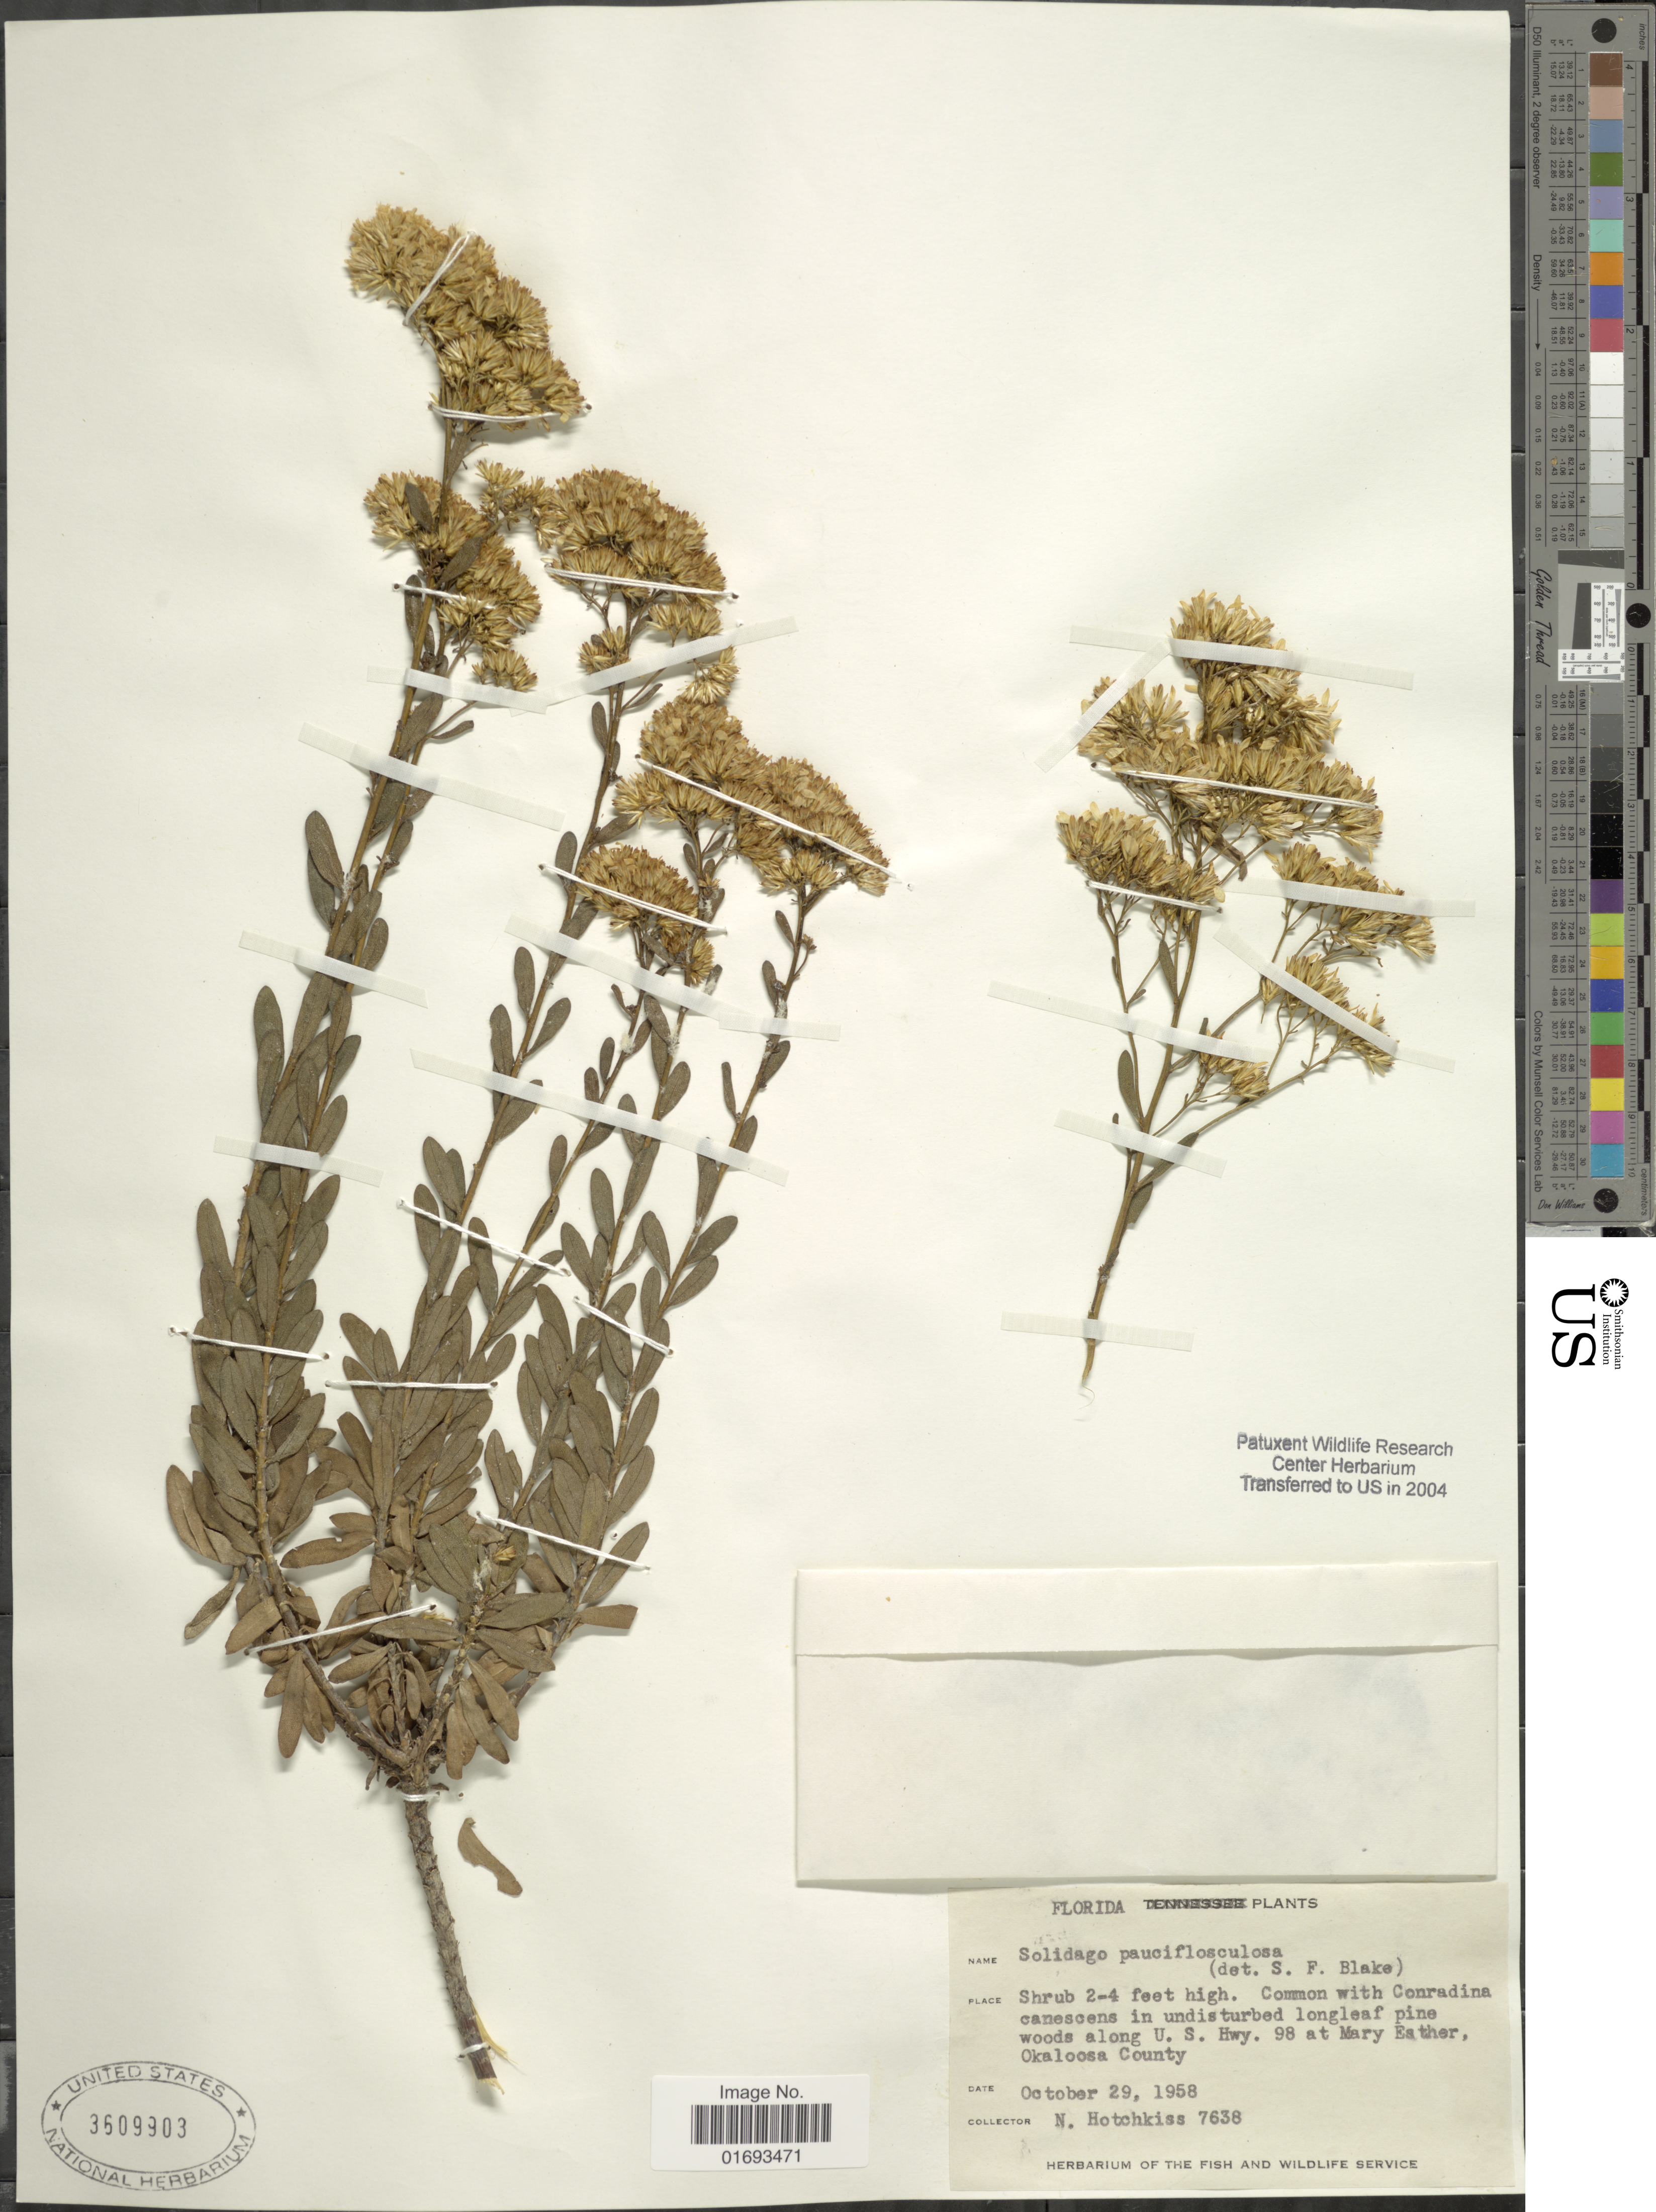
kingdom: Plantae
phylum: Tracheophyta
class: Magnoliopsida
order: Asterales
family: Asteraceae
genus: Chrysoma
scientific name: Chrysoma pauciflosculosa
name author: (Michx.) Greene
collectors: N. Hotchkiss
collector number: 7638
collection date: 1958-10-29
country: United States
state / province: Florida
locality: Common with Conradina canescens in undisturbed longleaf pine woods along tje U.S. Hwy. 98 at Mary Esther, Okaloosa County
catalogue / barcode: US 3609903